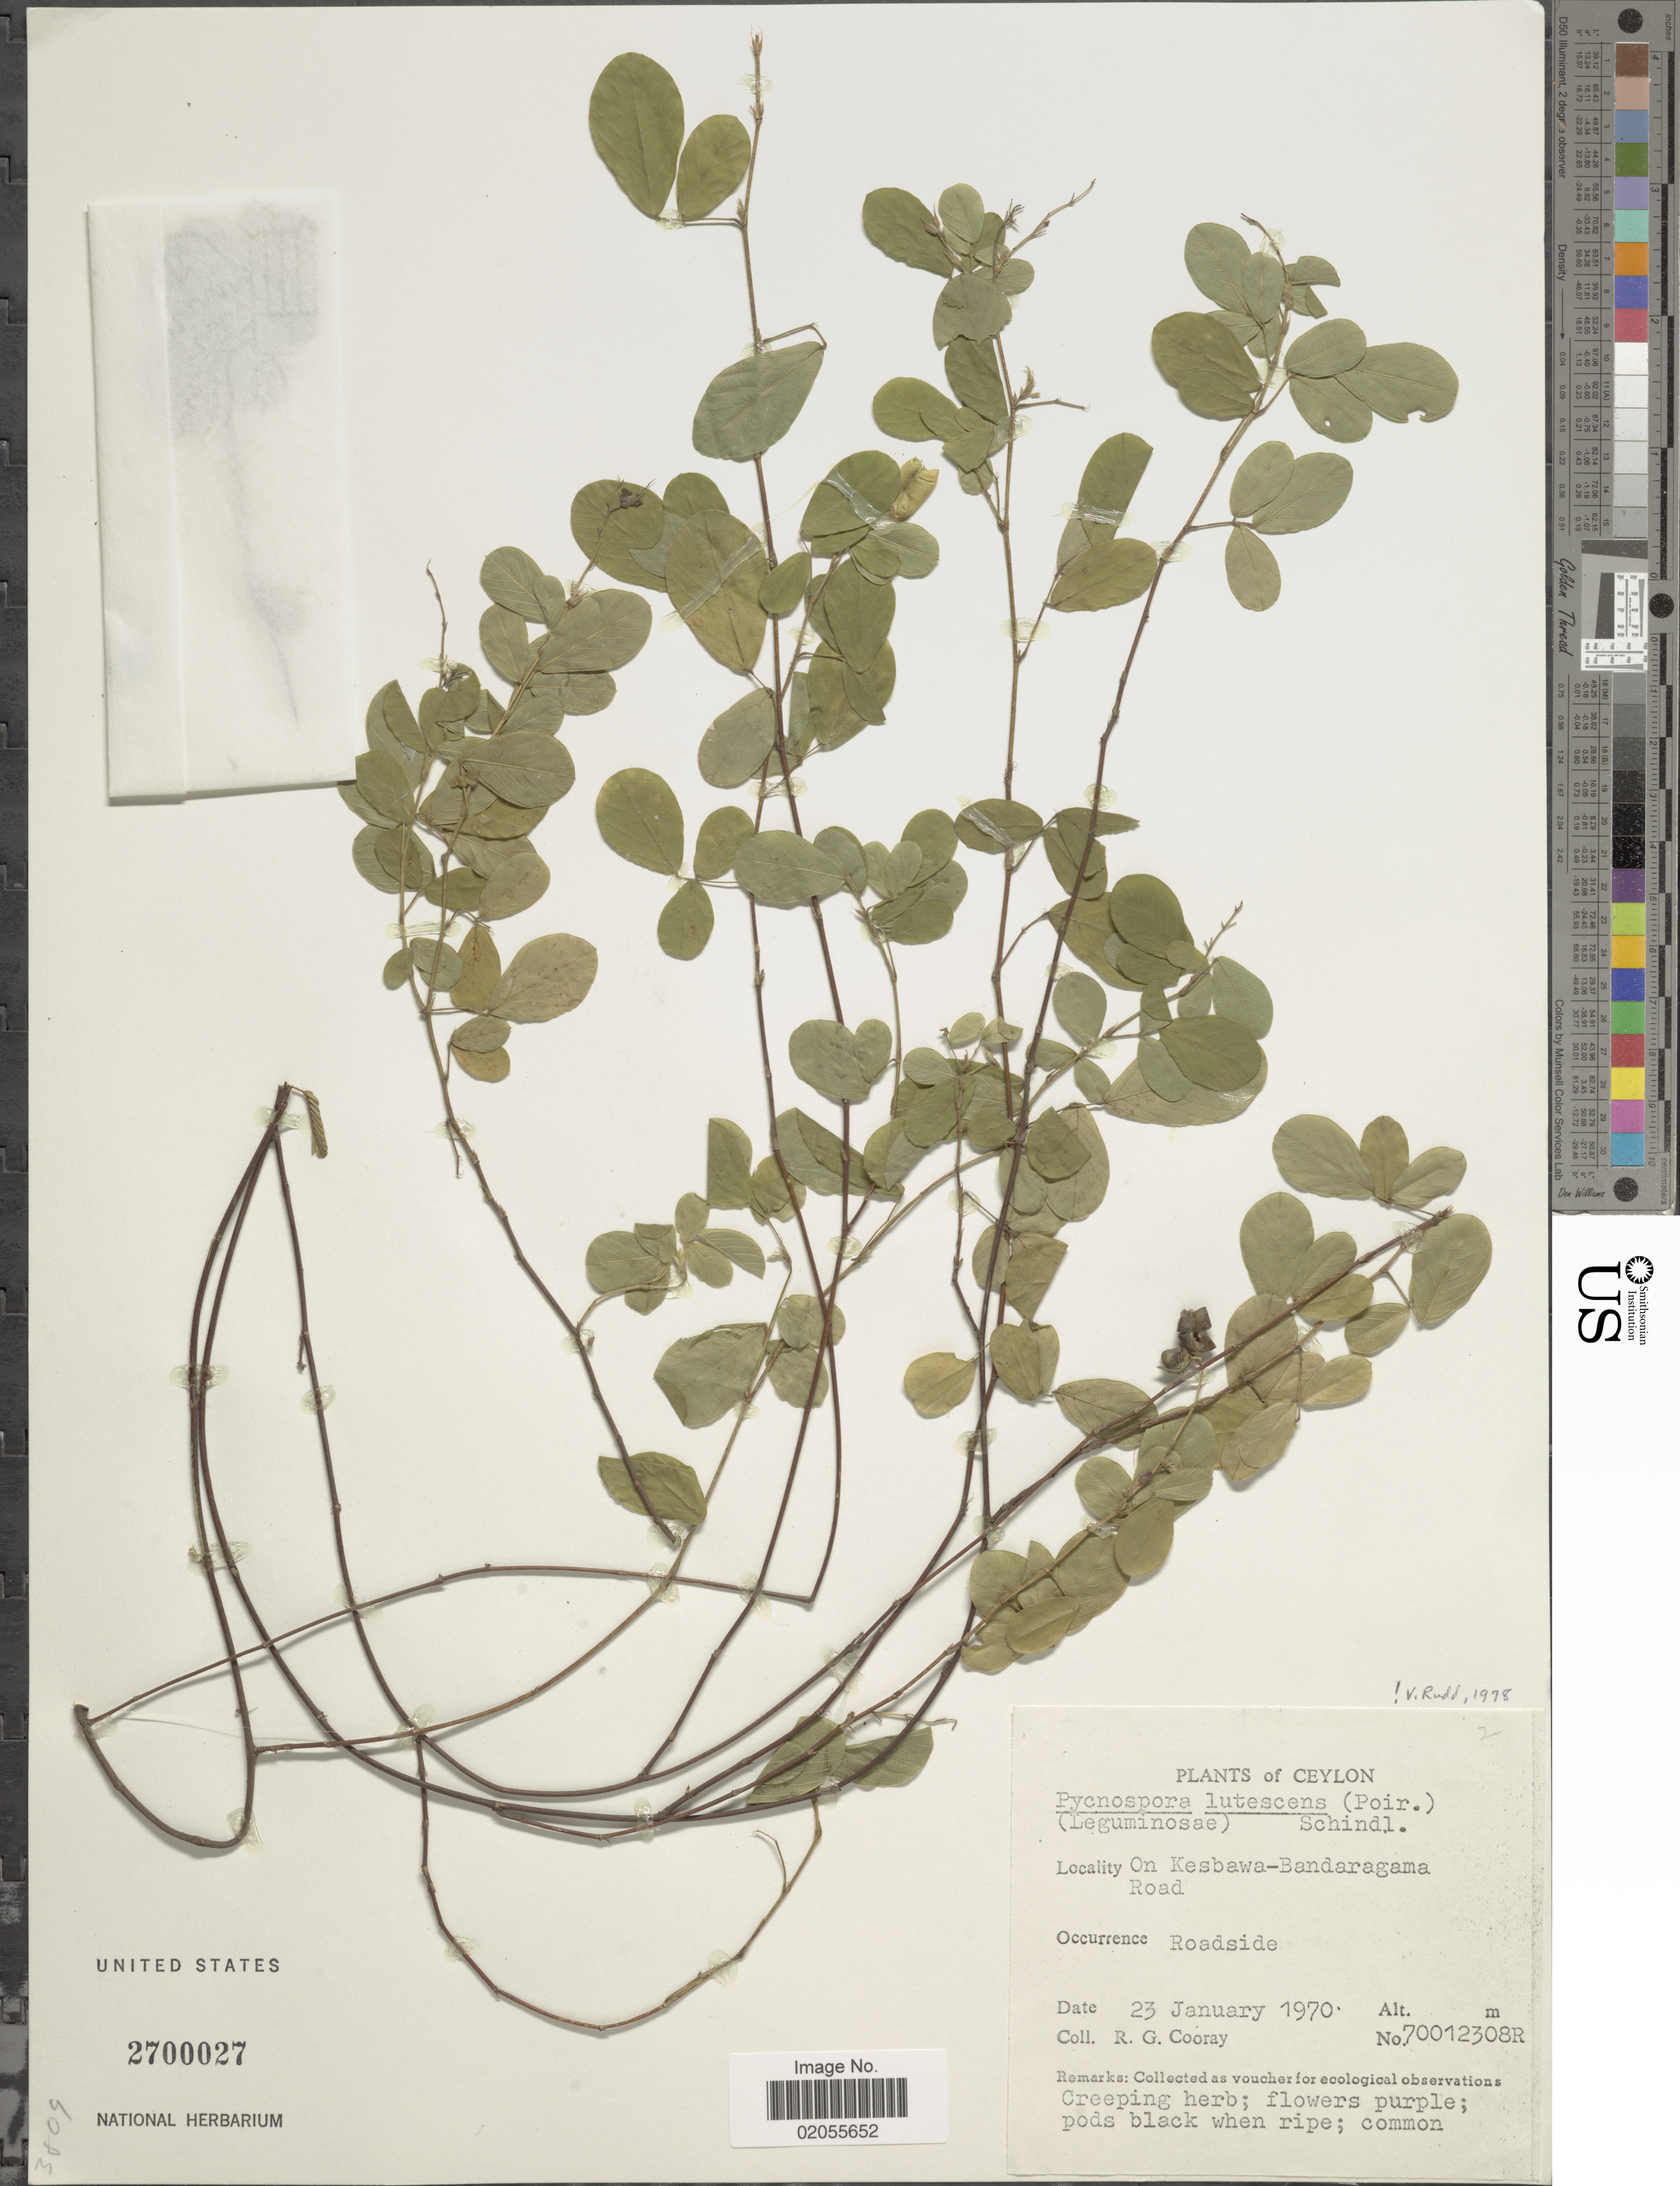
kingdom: Plantae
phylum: Tracheophyta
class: Magnoliopsida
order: Fabales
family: Fabaceae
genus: Pycnospora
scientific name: Pycnospora lutescens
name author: (Poir.) Schindl.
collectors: R. Cooray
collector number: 70012308R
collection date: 1970-01-23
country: Sri Lanka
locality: Ceylon, On Kesbawa-Bandaragama Road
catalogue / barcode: US 2700027